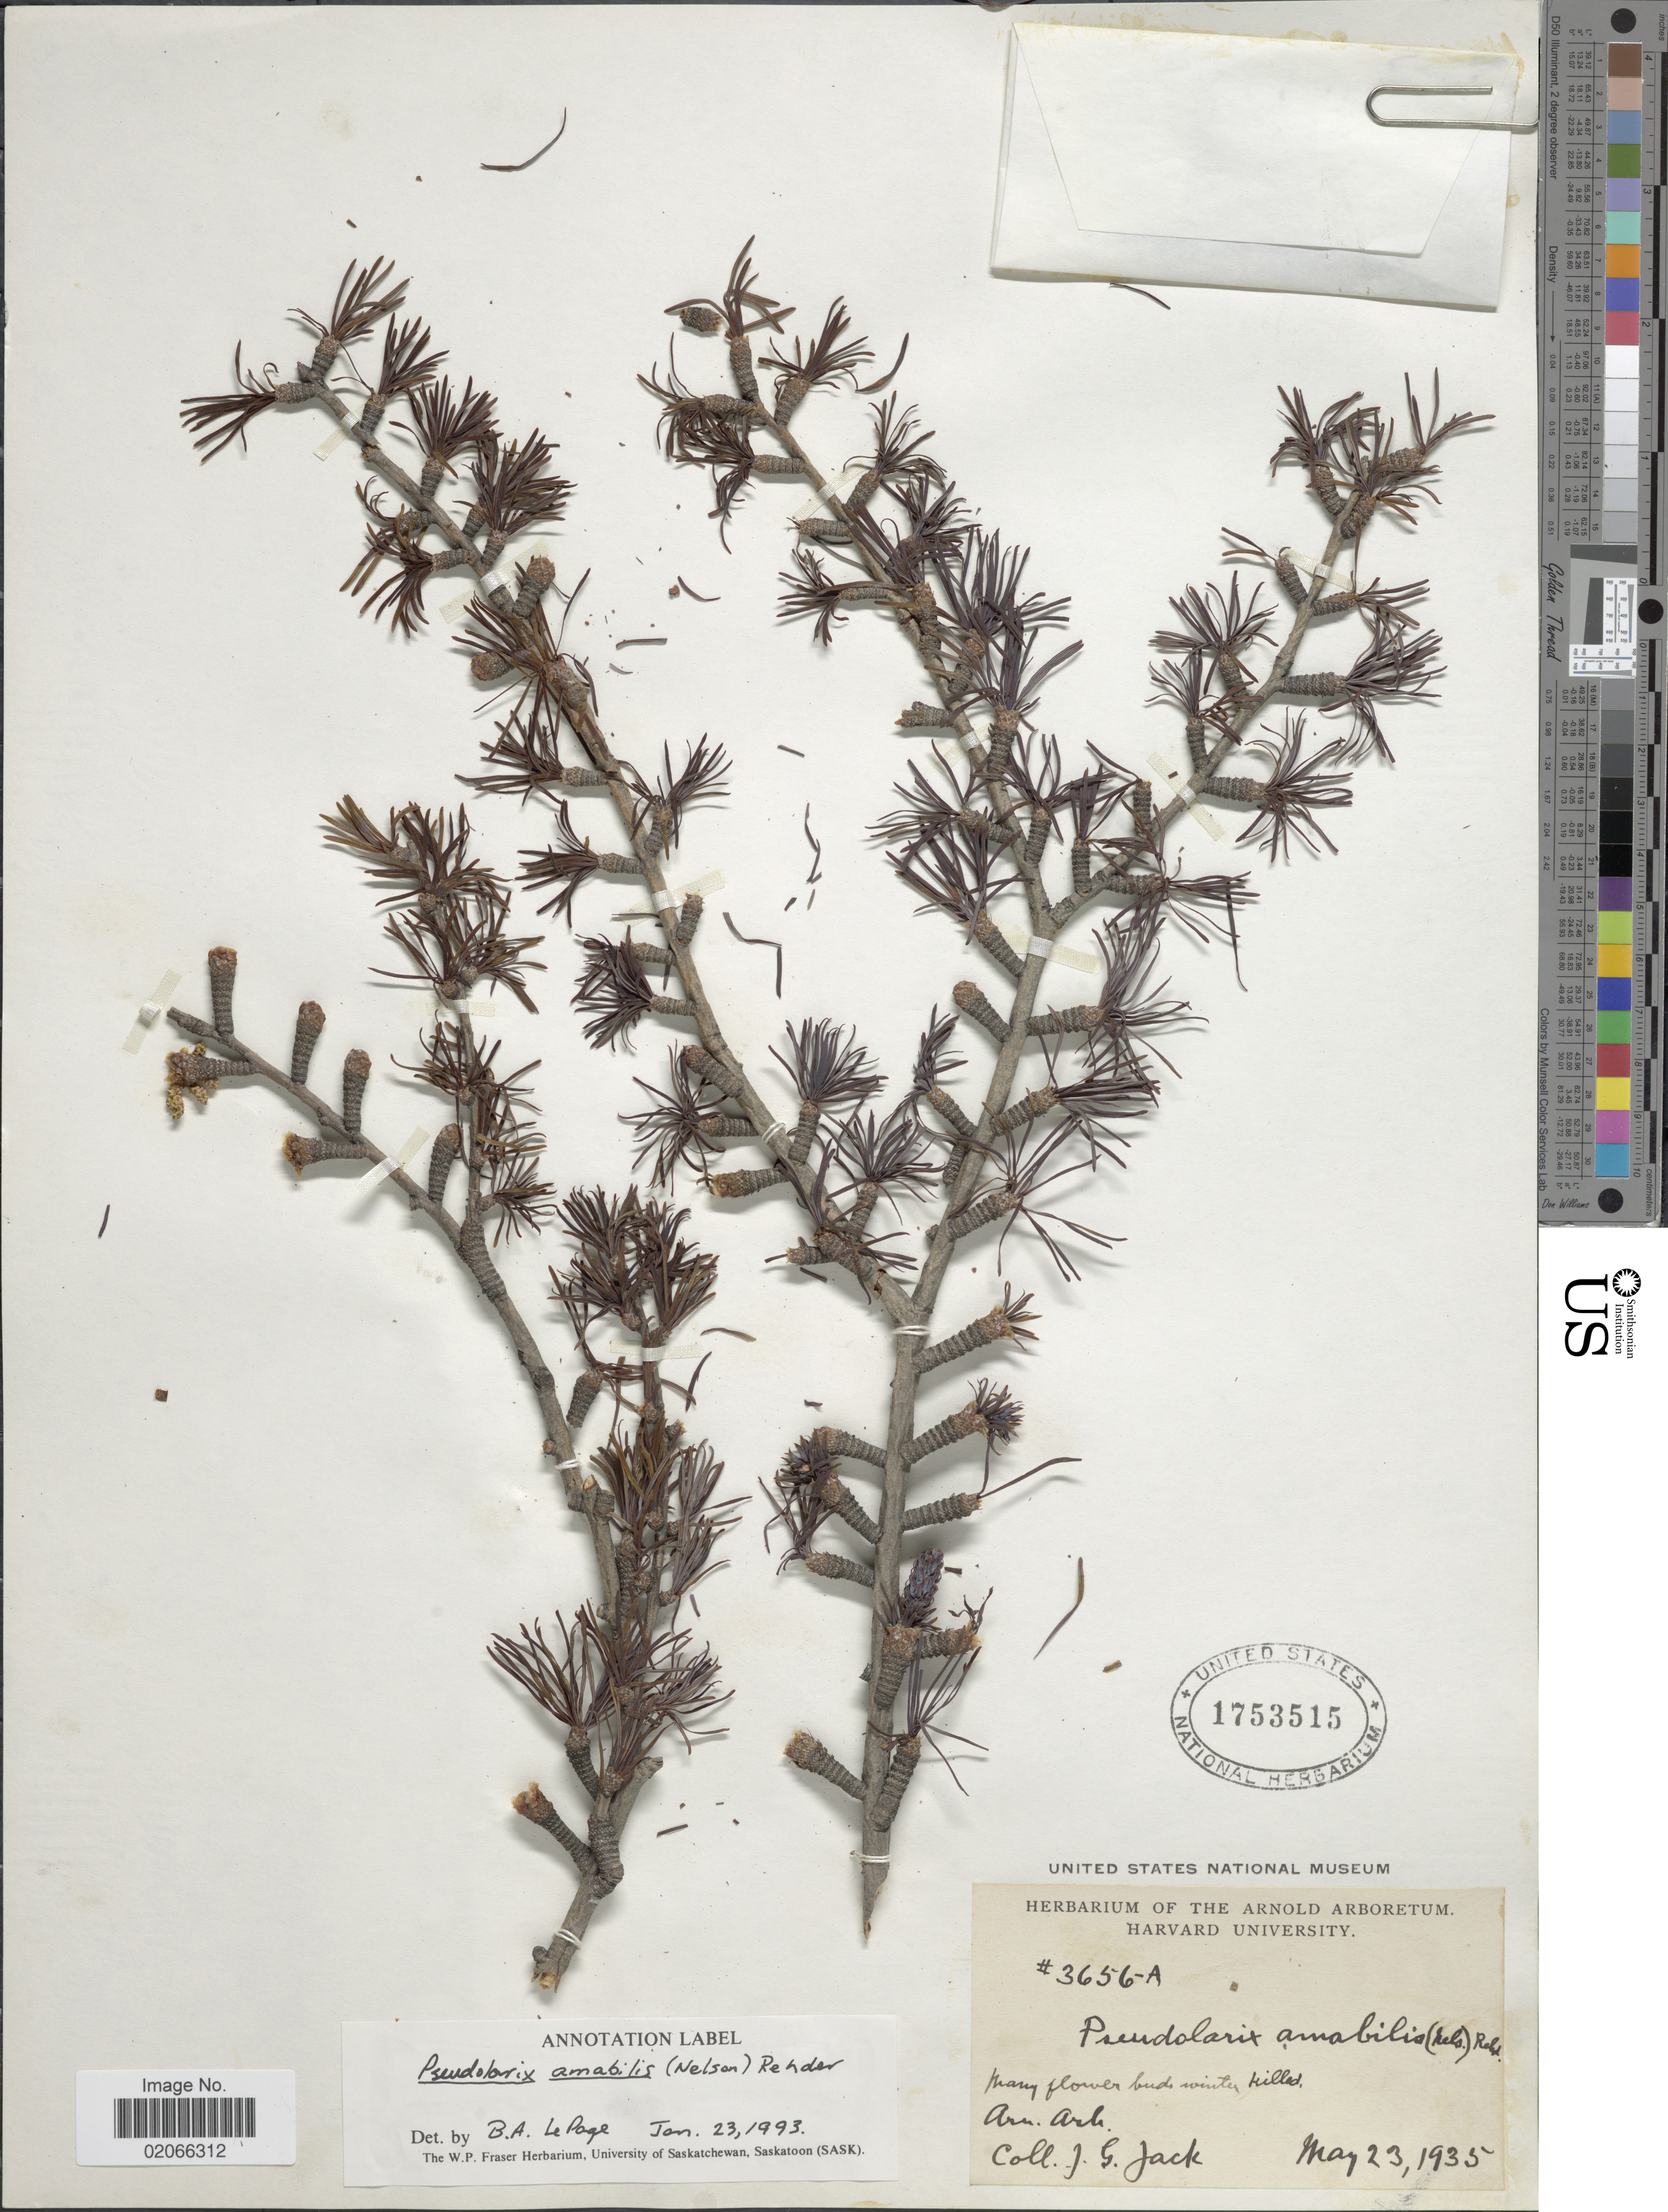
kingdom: Plantae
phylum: Tracheophyta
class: Pinopsida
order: Pinales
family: Pinaceae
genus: Pseudolarix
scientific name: Pseudolarix amabilis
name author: Rehder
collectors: J. G. Jack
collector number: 3656-A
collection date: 1935-05-23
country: United States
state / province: Massachusetts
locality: Arn. Arb.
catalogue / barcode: US 1753515